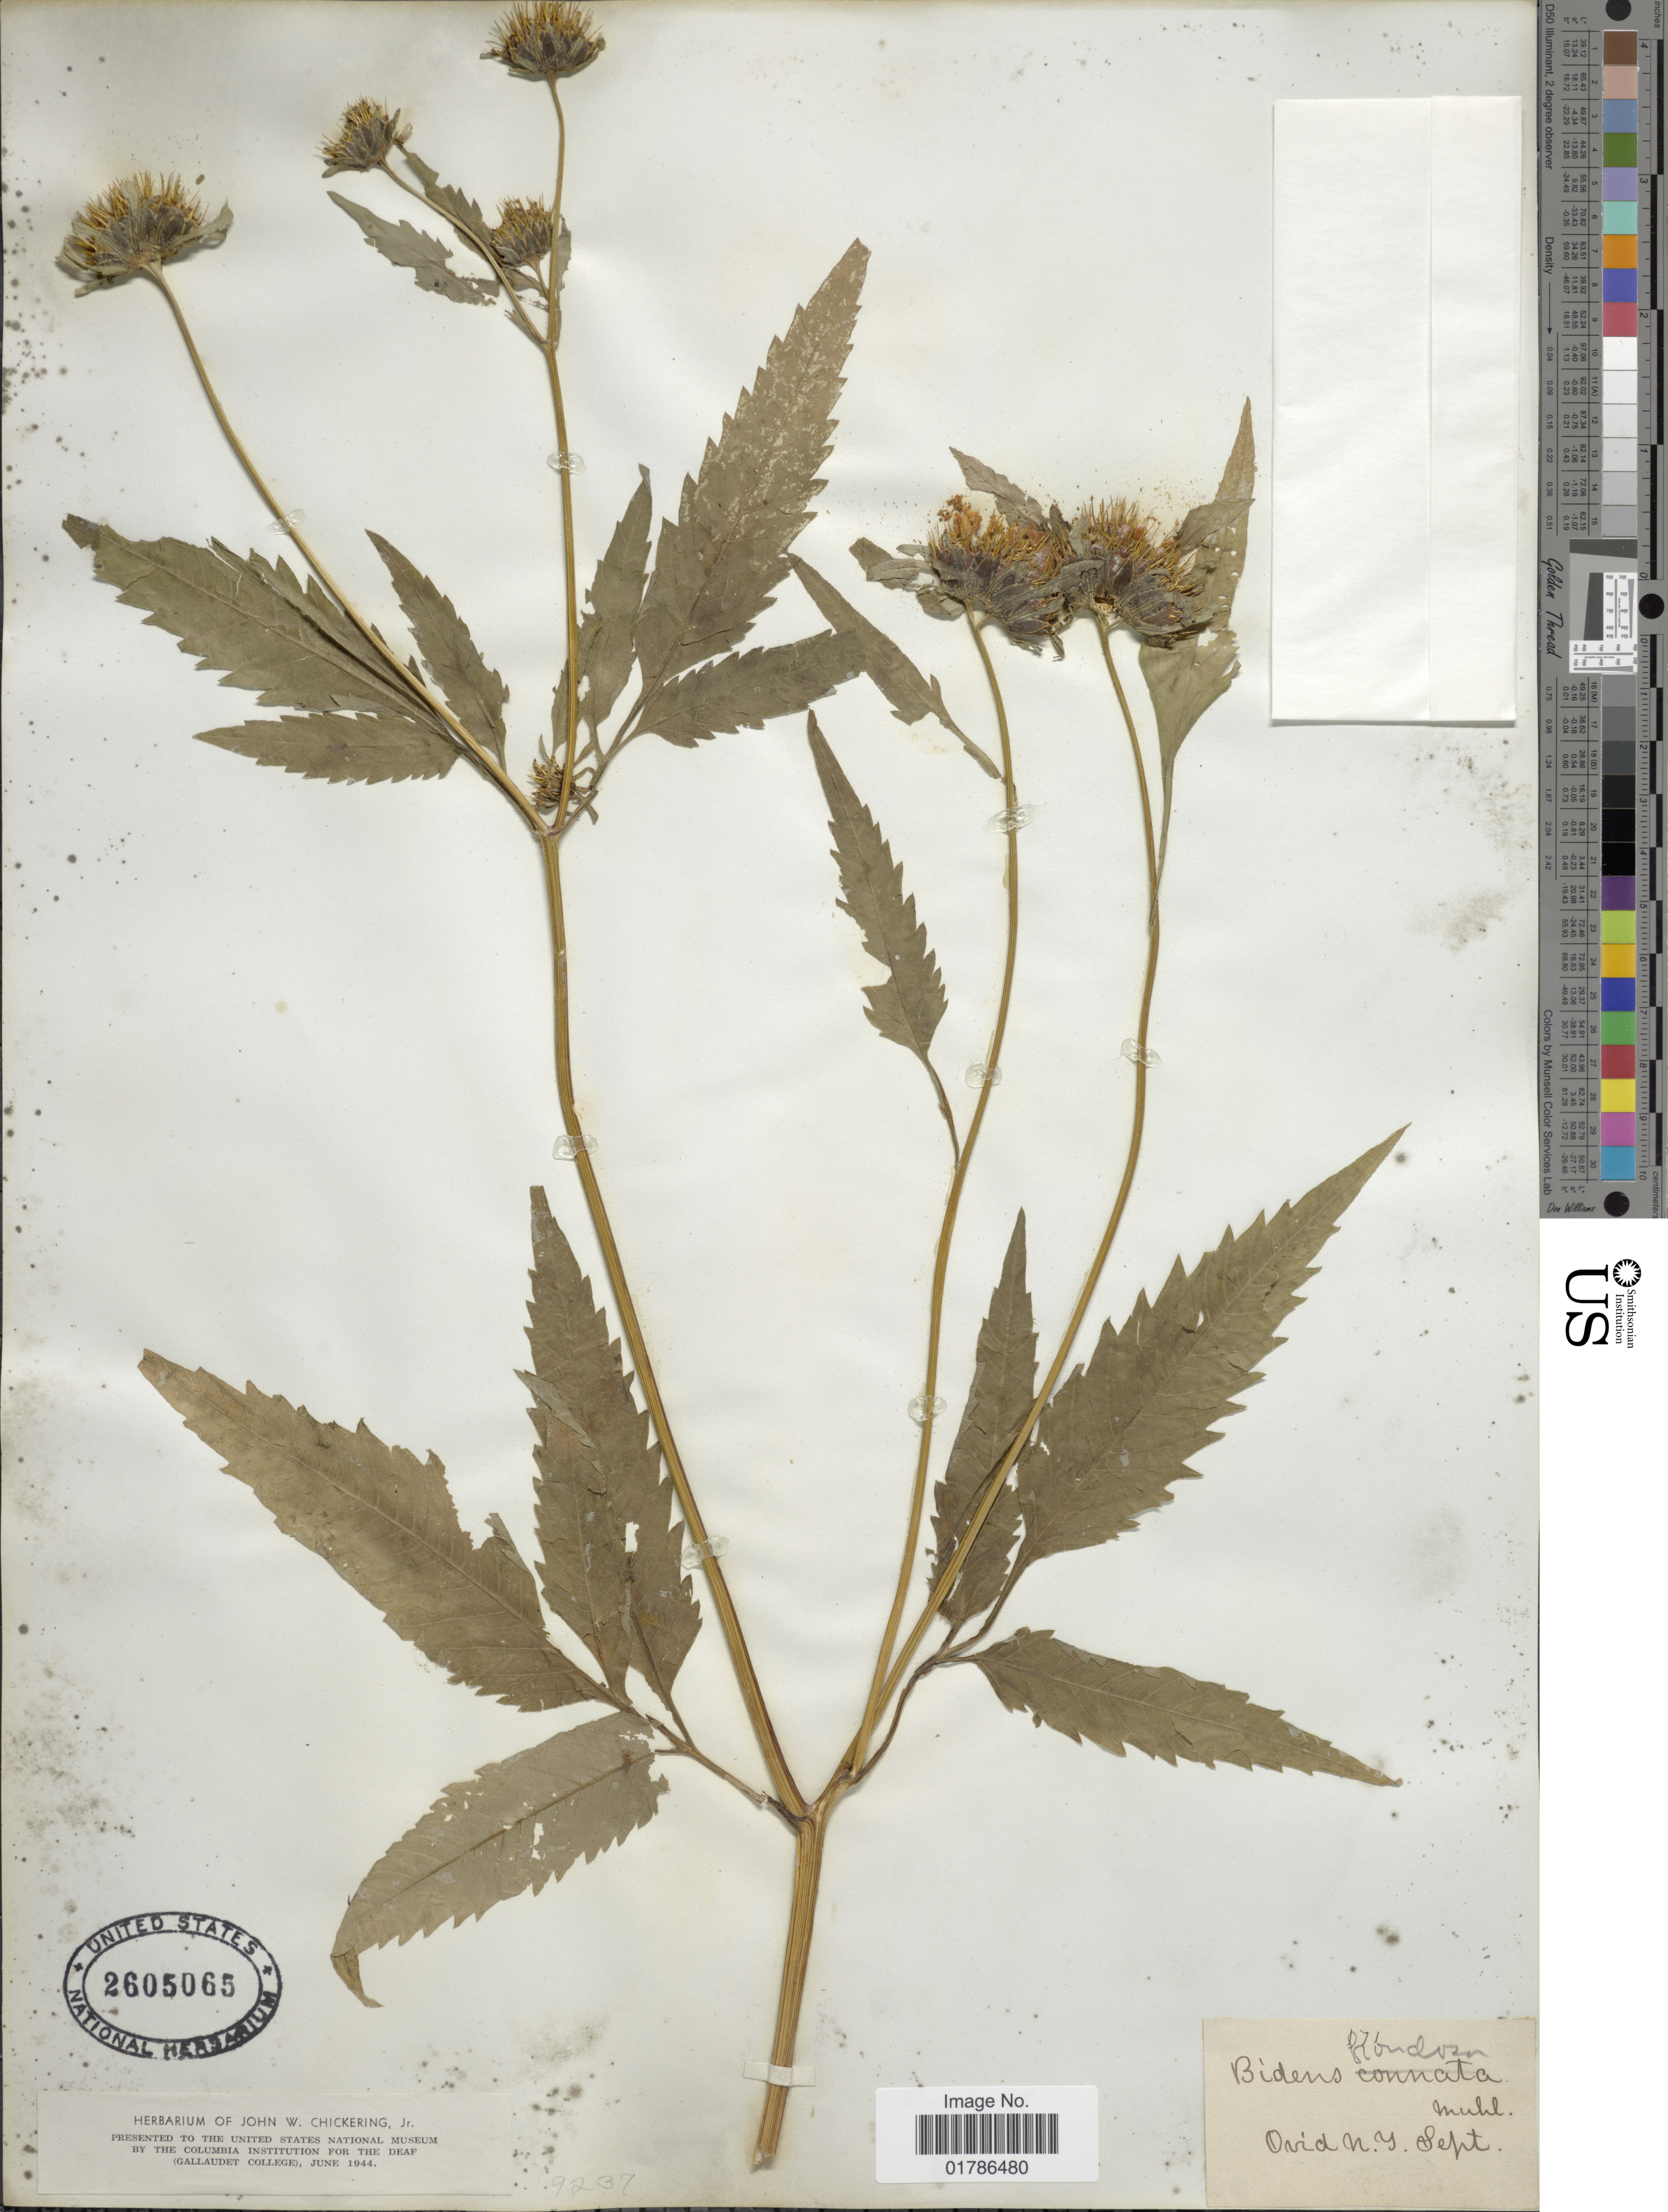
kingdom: Plantae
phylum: Tracheophyta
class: Magnoliopsida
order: Asterales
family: Asteraceae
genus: Bidens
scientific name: Bidens frondosa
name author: L.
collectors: ex herb. J.W. Chickering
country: United States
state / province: New York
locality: Ovid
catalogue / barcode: US 2605065